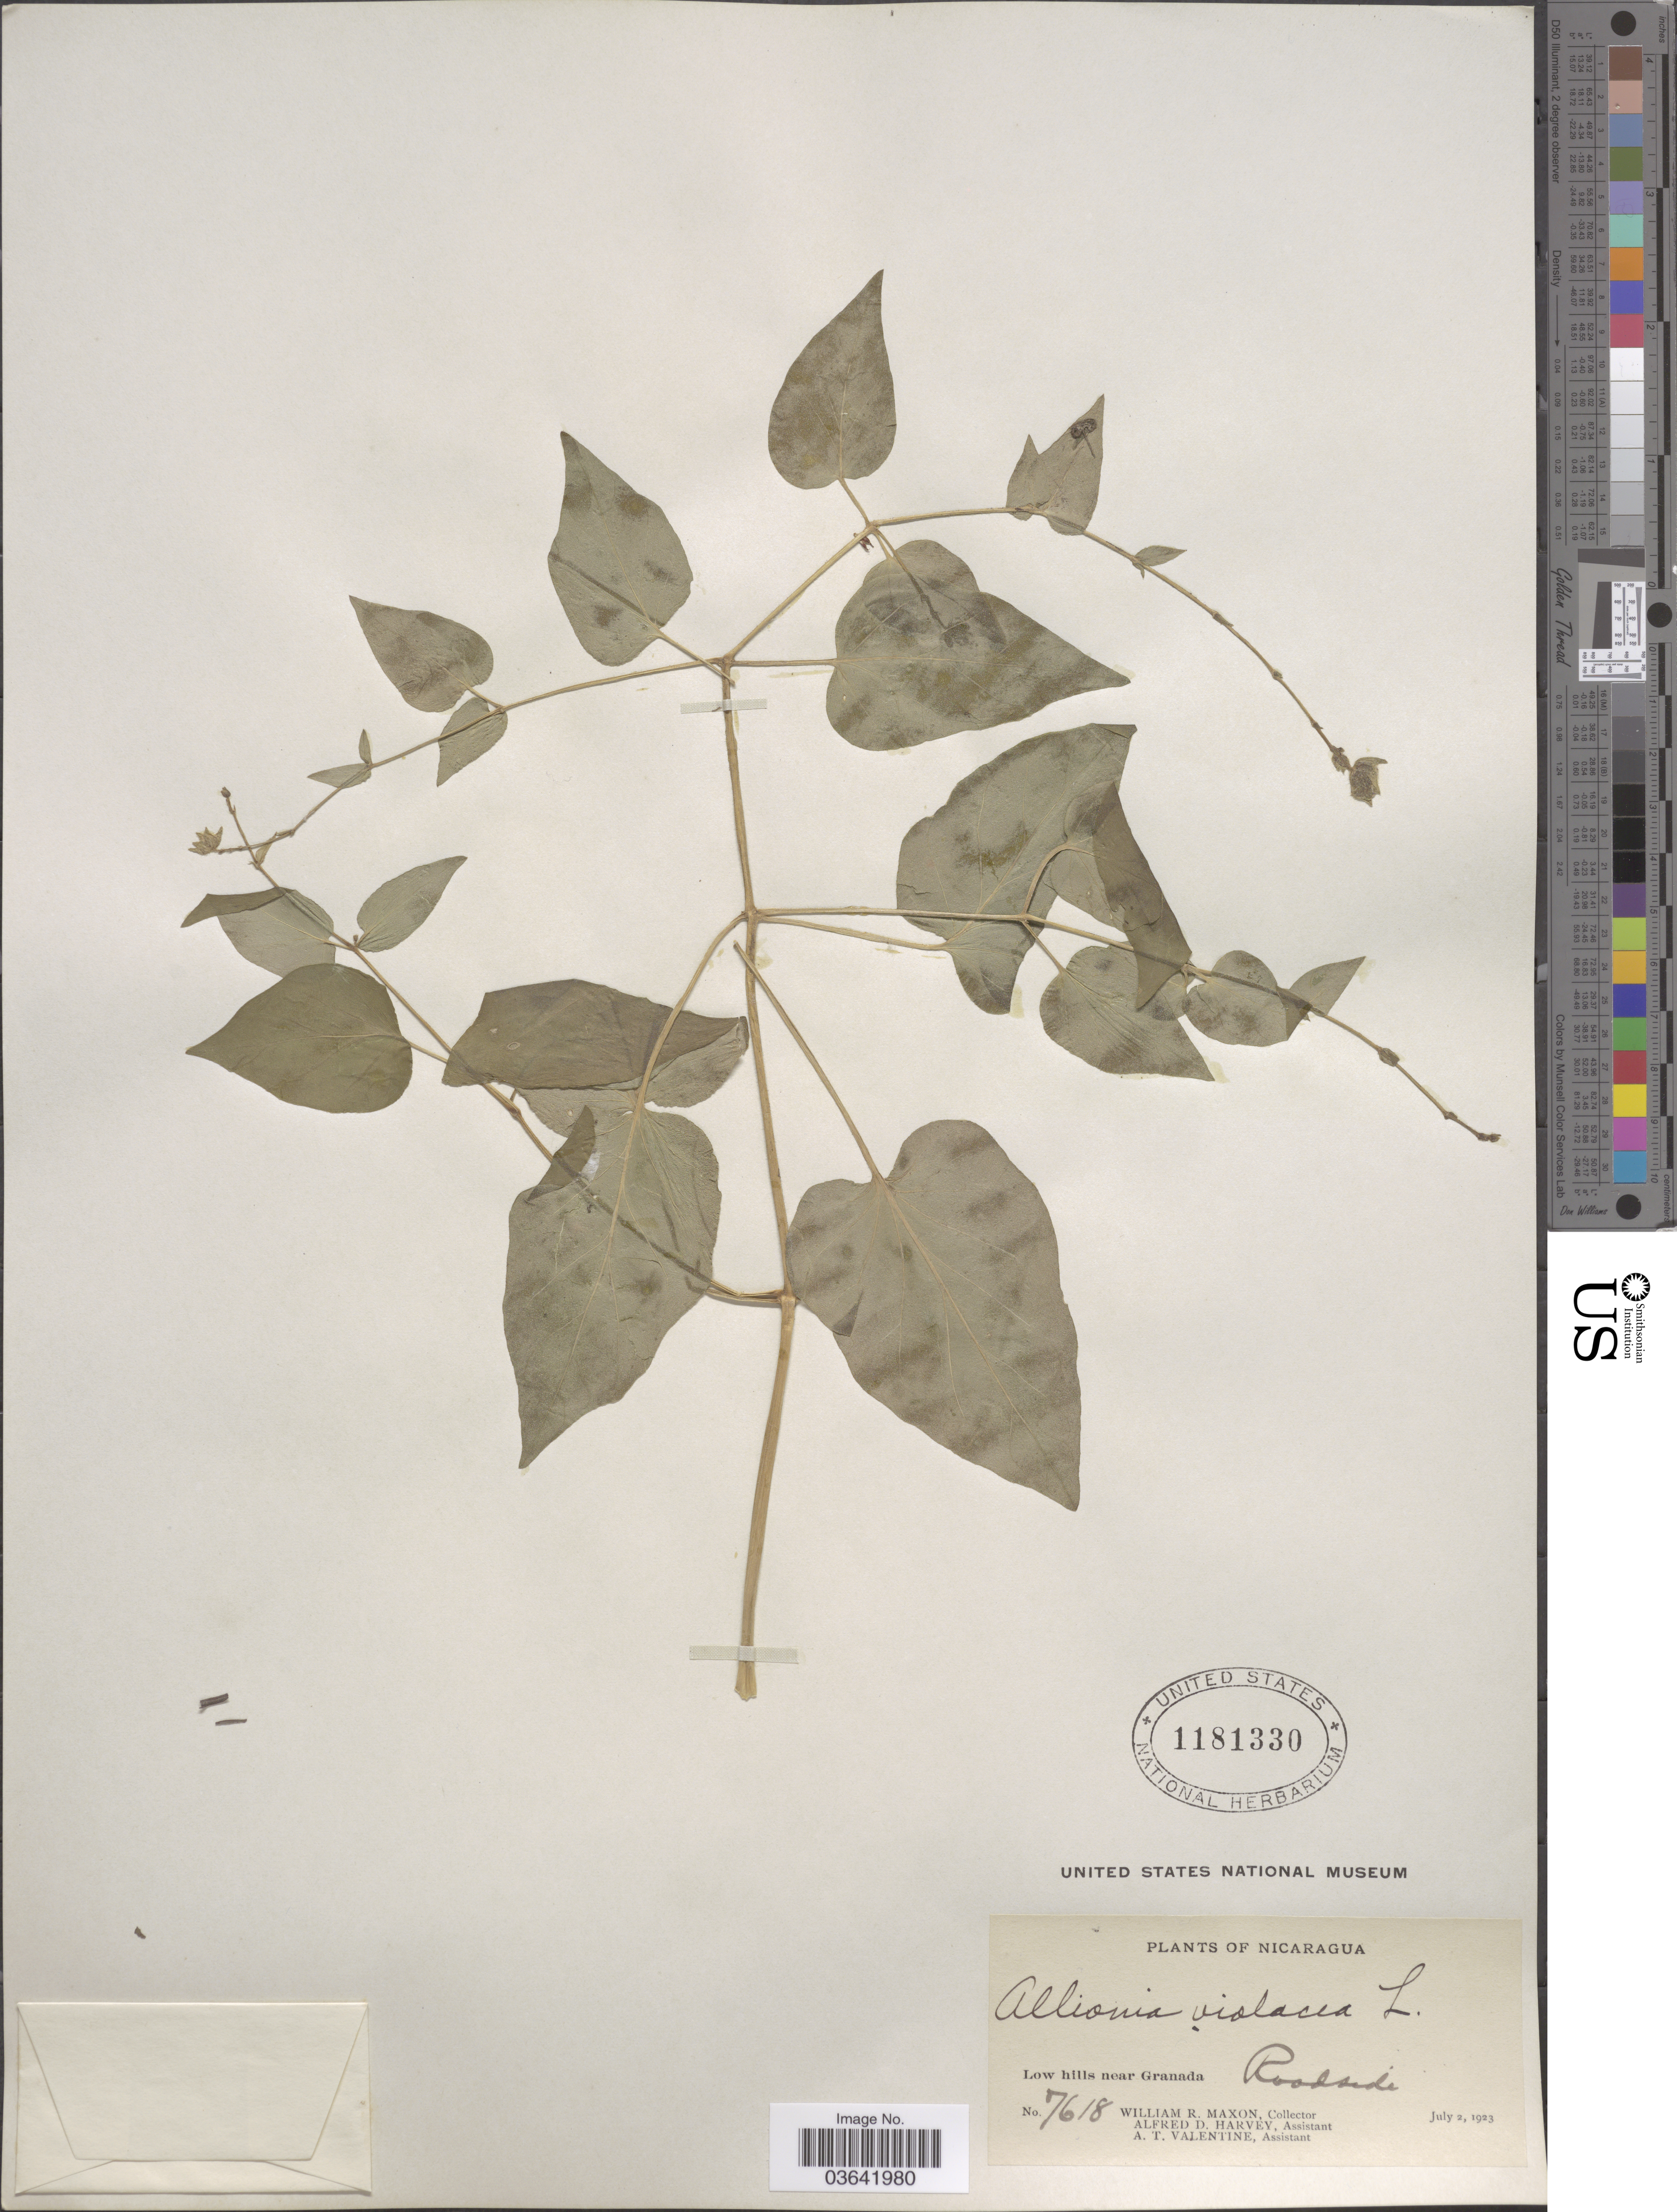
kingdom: Plantae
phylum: Tracheophyta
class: Magnoliopsida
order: Caryophyllales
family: Nyctaginaceae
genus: Mirabilis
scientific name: Mirabilis violacea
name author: (L.) Heimerl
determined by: Strong, Mark T., (BOT), Smithsonian Institution - National Museum of Natural History (UNITED STATES)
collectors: W. R. Maxon, A. D. Harvey & A. Valentine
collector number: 7618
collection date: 1923-07-02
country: Nicaragua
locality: Low hills near Granada. Roadside.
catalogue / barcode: US 1181330